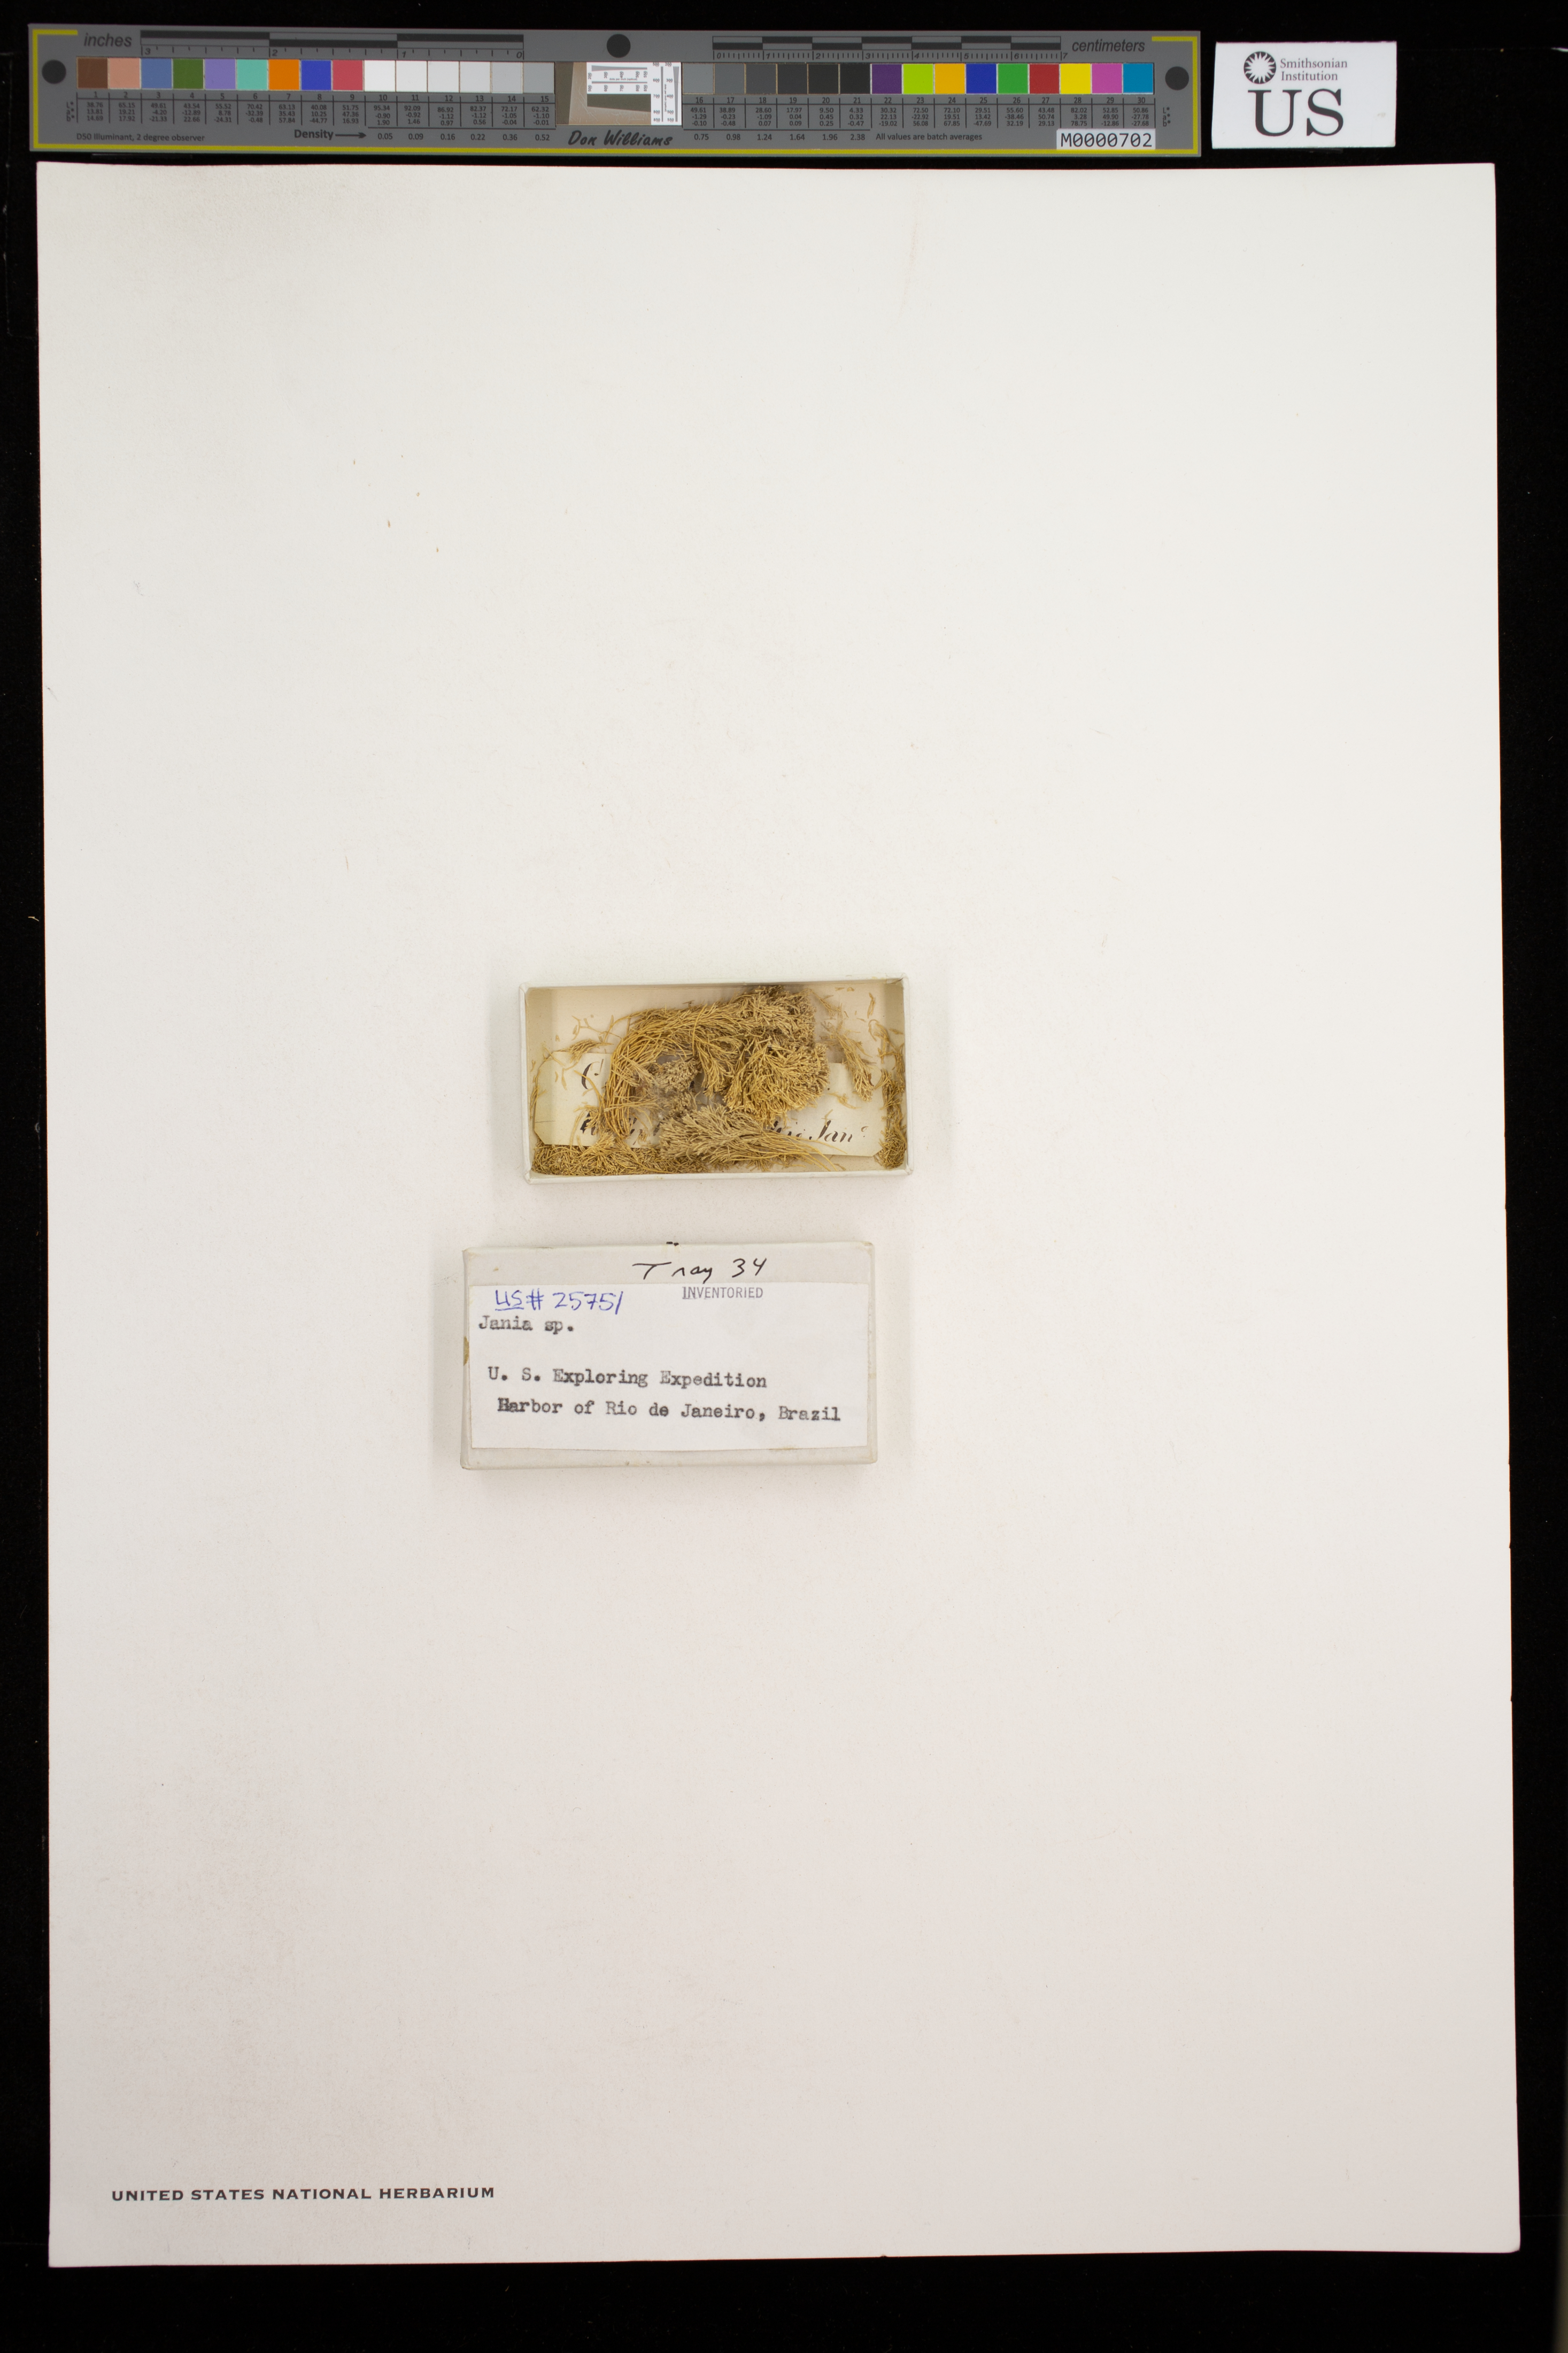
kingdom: Plantae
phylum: Rhodophyta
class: Florideophyceae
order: Corallinales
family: Corallinaceae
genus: Jania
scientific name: Jania sp.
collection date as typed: Nov 1838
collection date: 1838-11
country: Brazil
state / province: Rio de Janeiro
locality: Rio de Janeiro Harbor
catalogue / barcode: US 25751